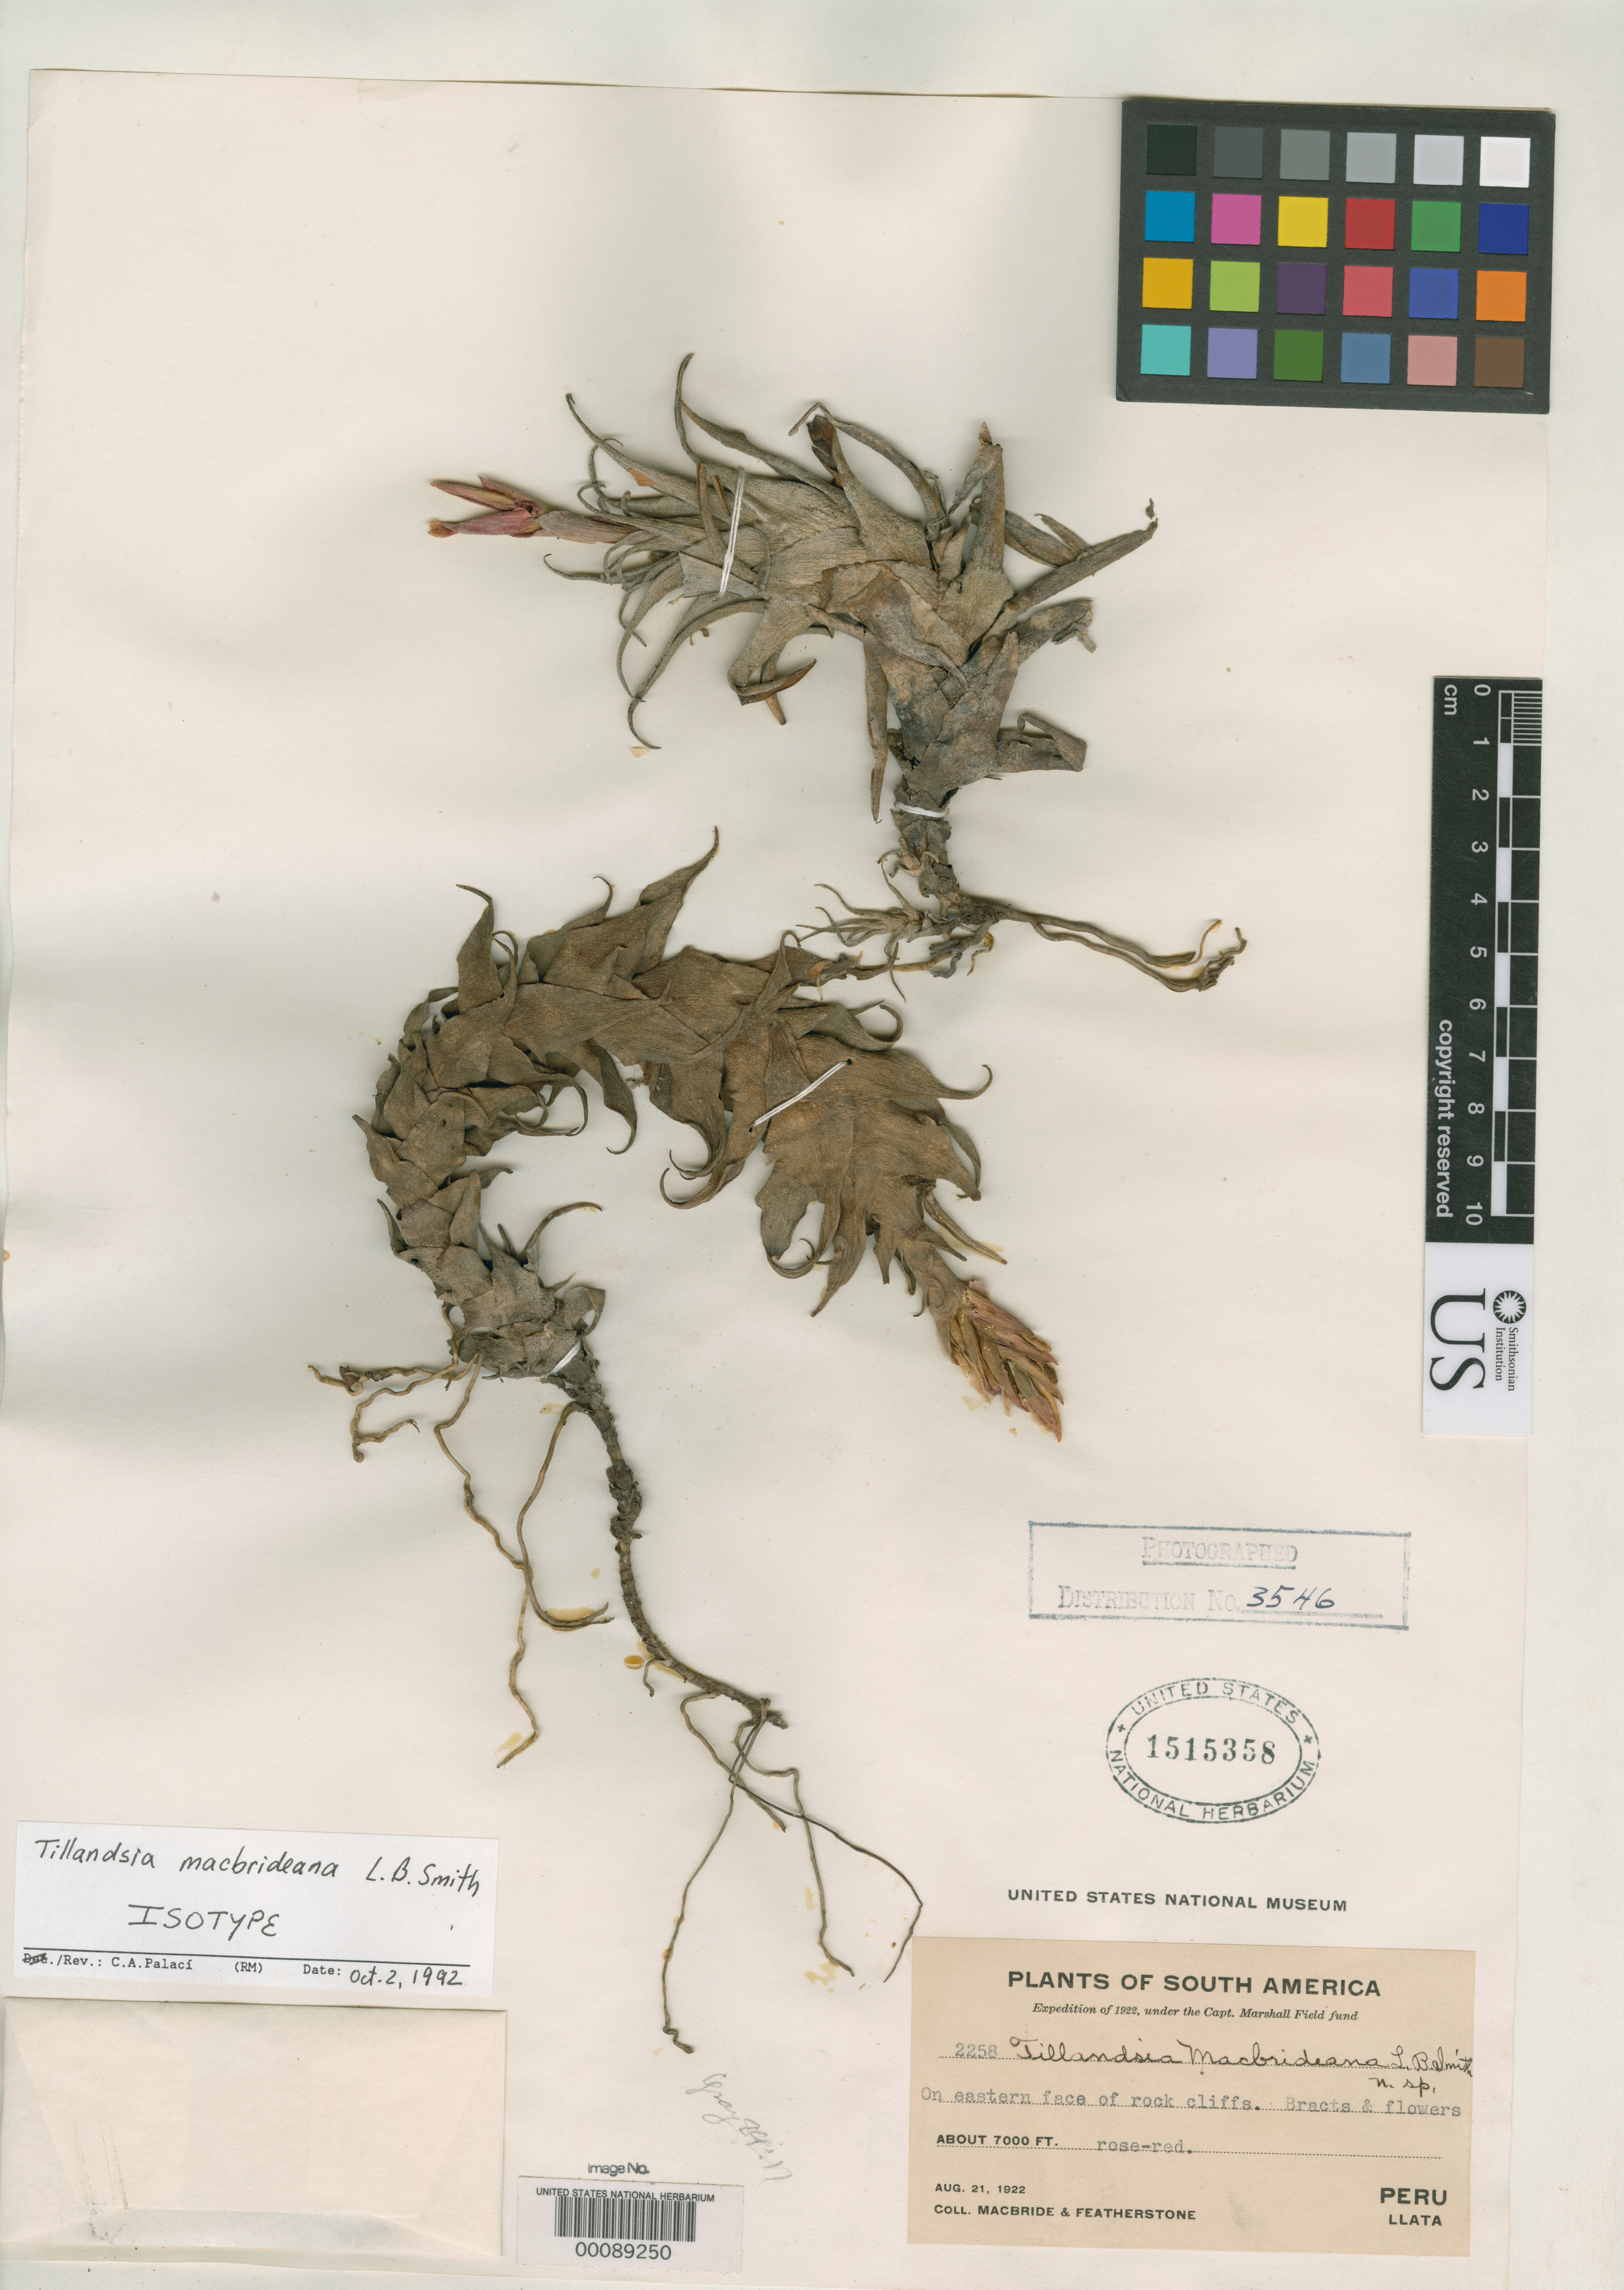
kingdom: Plantae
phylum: Tracheophyta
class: Liliopsida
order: Poales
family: Bromeliaceae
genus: Tillandsia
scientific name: Tillandsia macbrideana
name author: L.B. Sm.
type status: Isotype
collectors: J. F. Macbride & W. Featherstone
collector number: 2258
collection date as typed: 21 Aug 1922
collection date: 1922-08-21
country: Peru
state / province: Huánuco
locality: Llata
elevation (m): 2134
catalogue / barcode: US 1515358